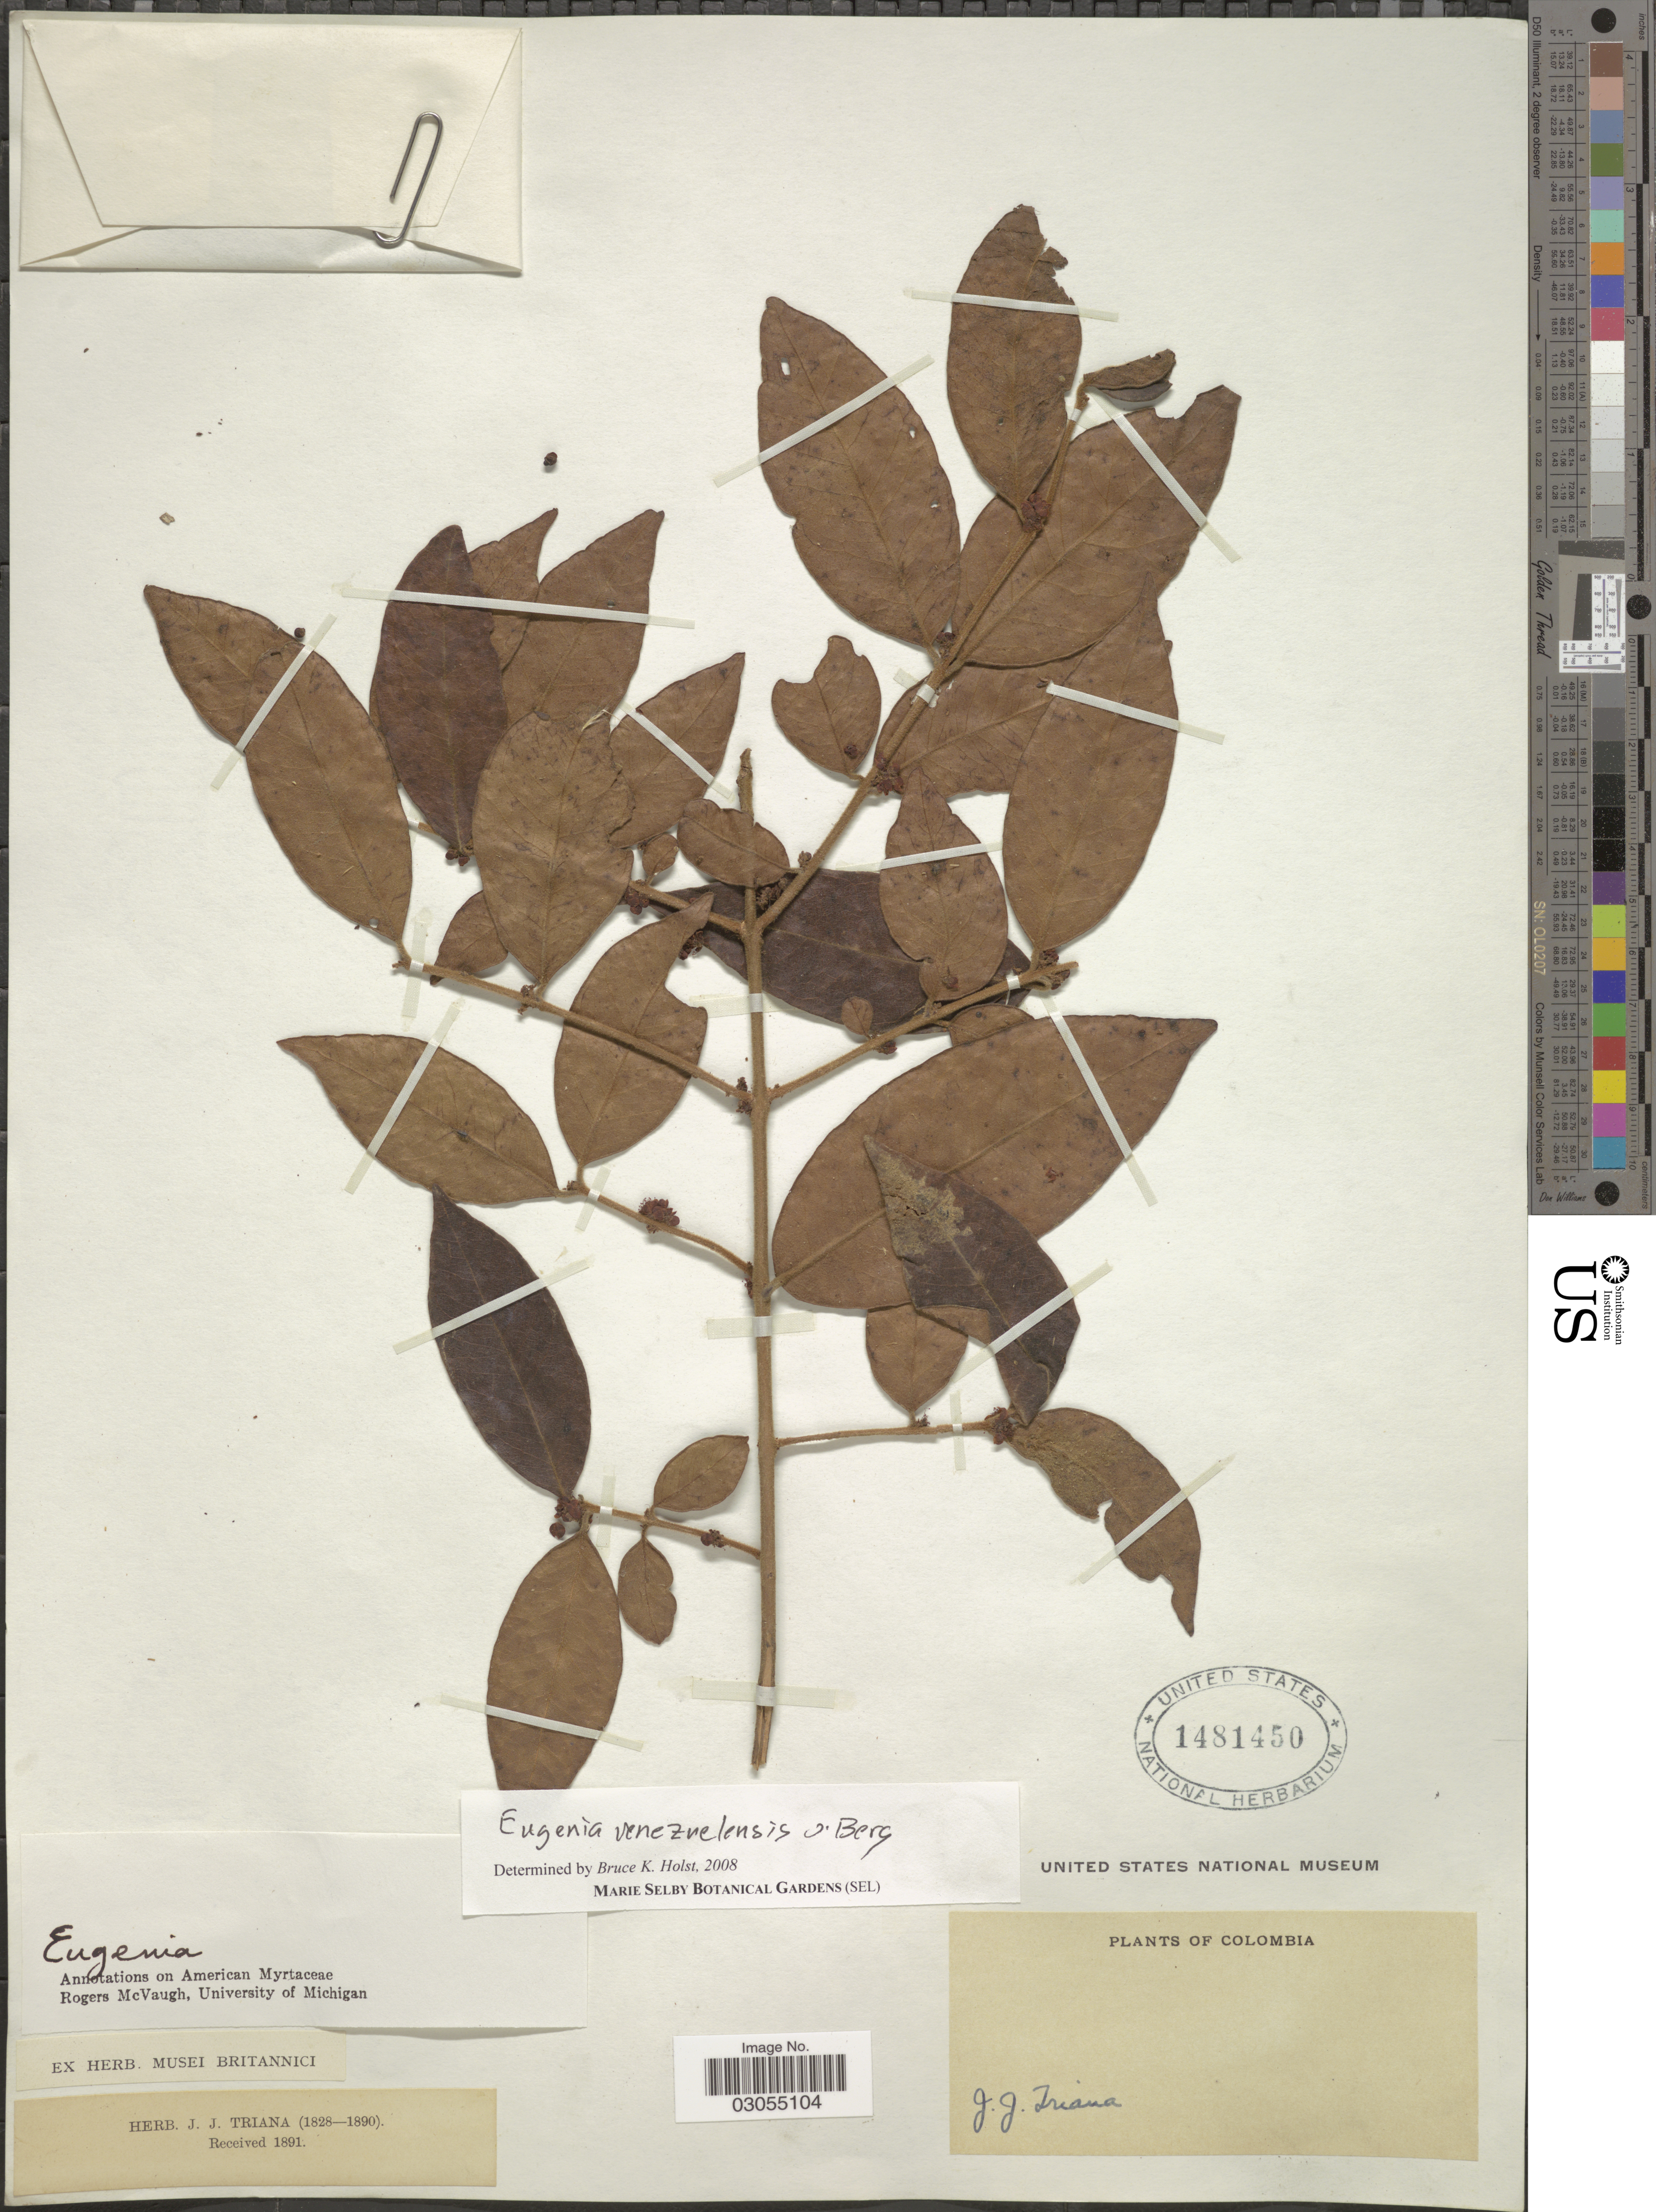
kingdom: Plantae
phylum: Tracheophyta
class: Magnoliopsida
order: Myrtales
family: Myrtaceae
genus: Eugenia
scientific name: Eugenia venezuelensis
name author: O. Berg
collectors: J. J. Triana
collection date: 1828/1890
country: Colombia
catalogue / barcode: US 1481450